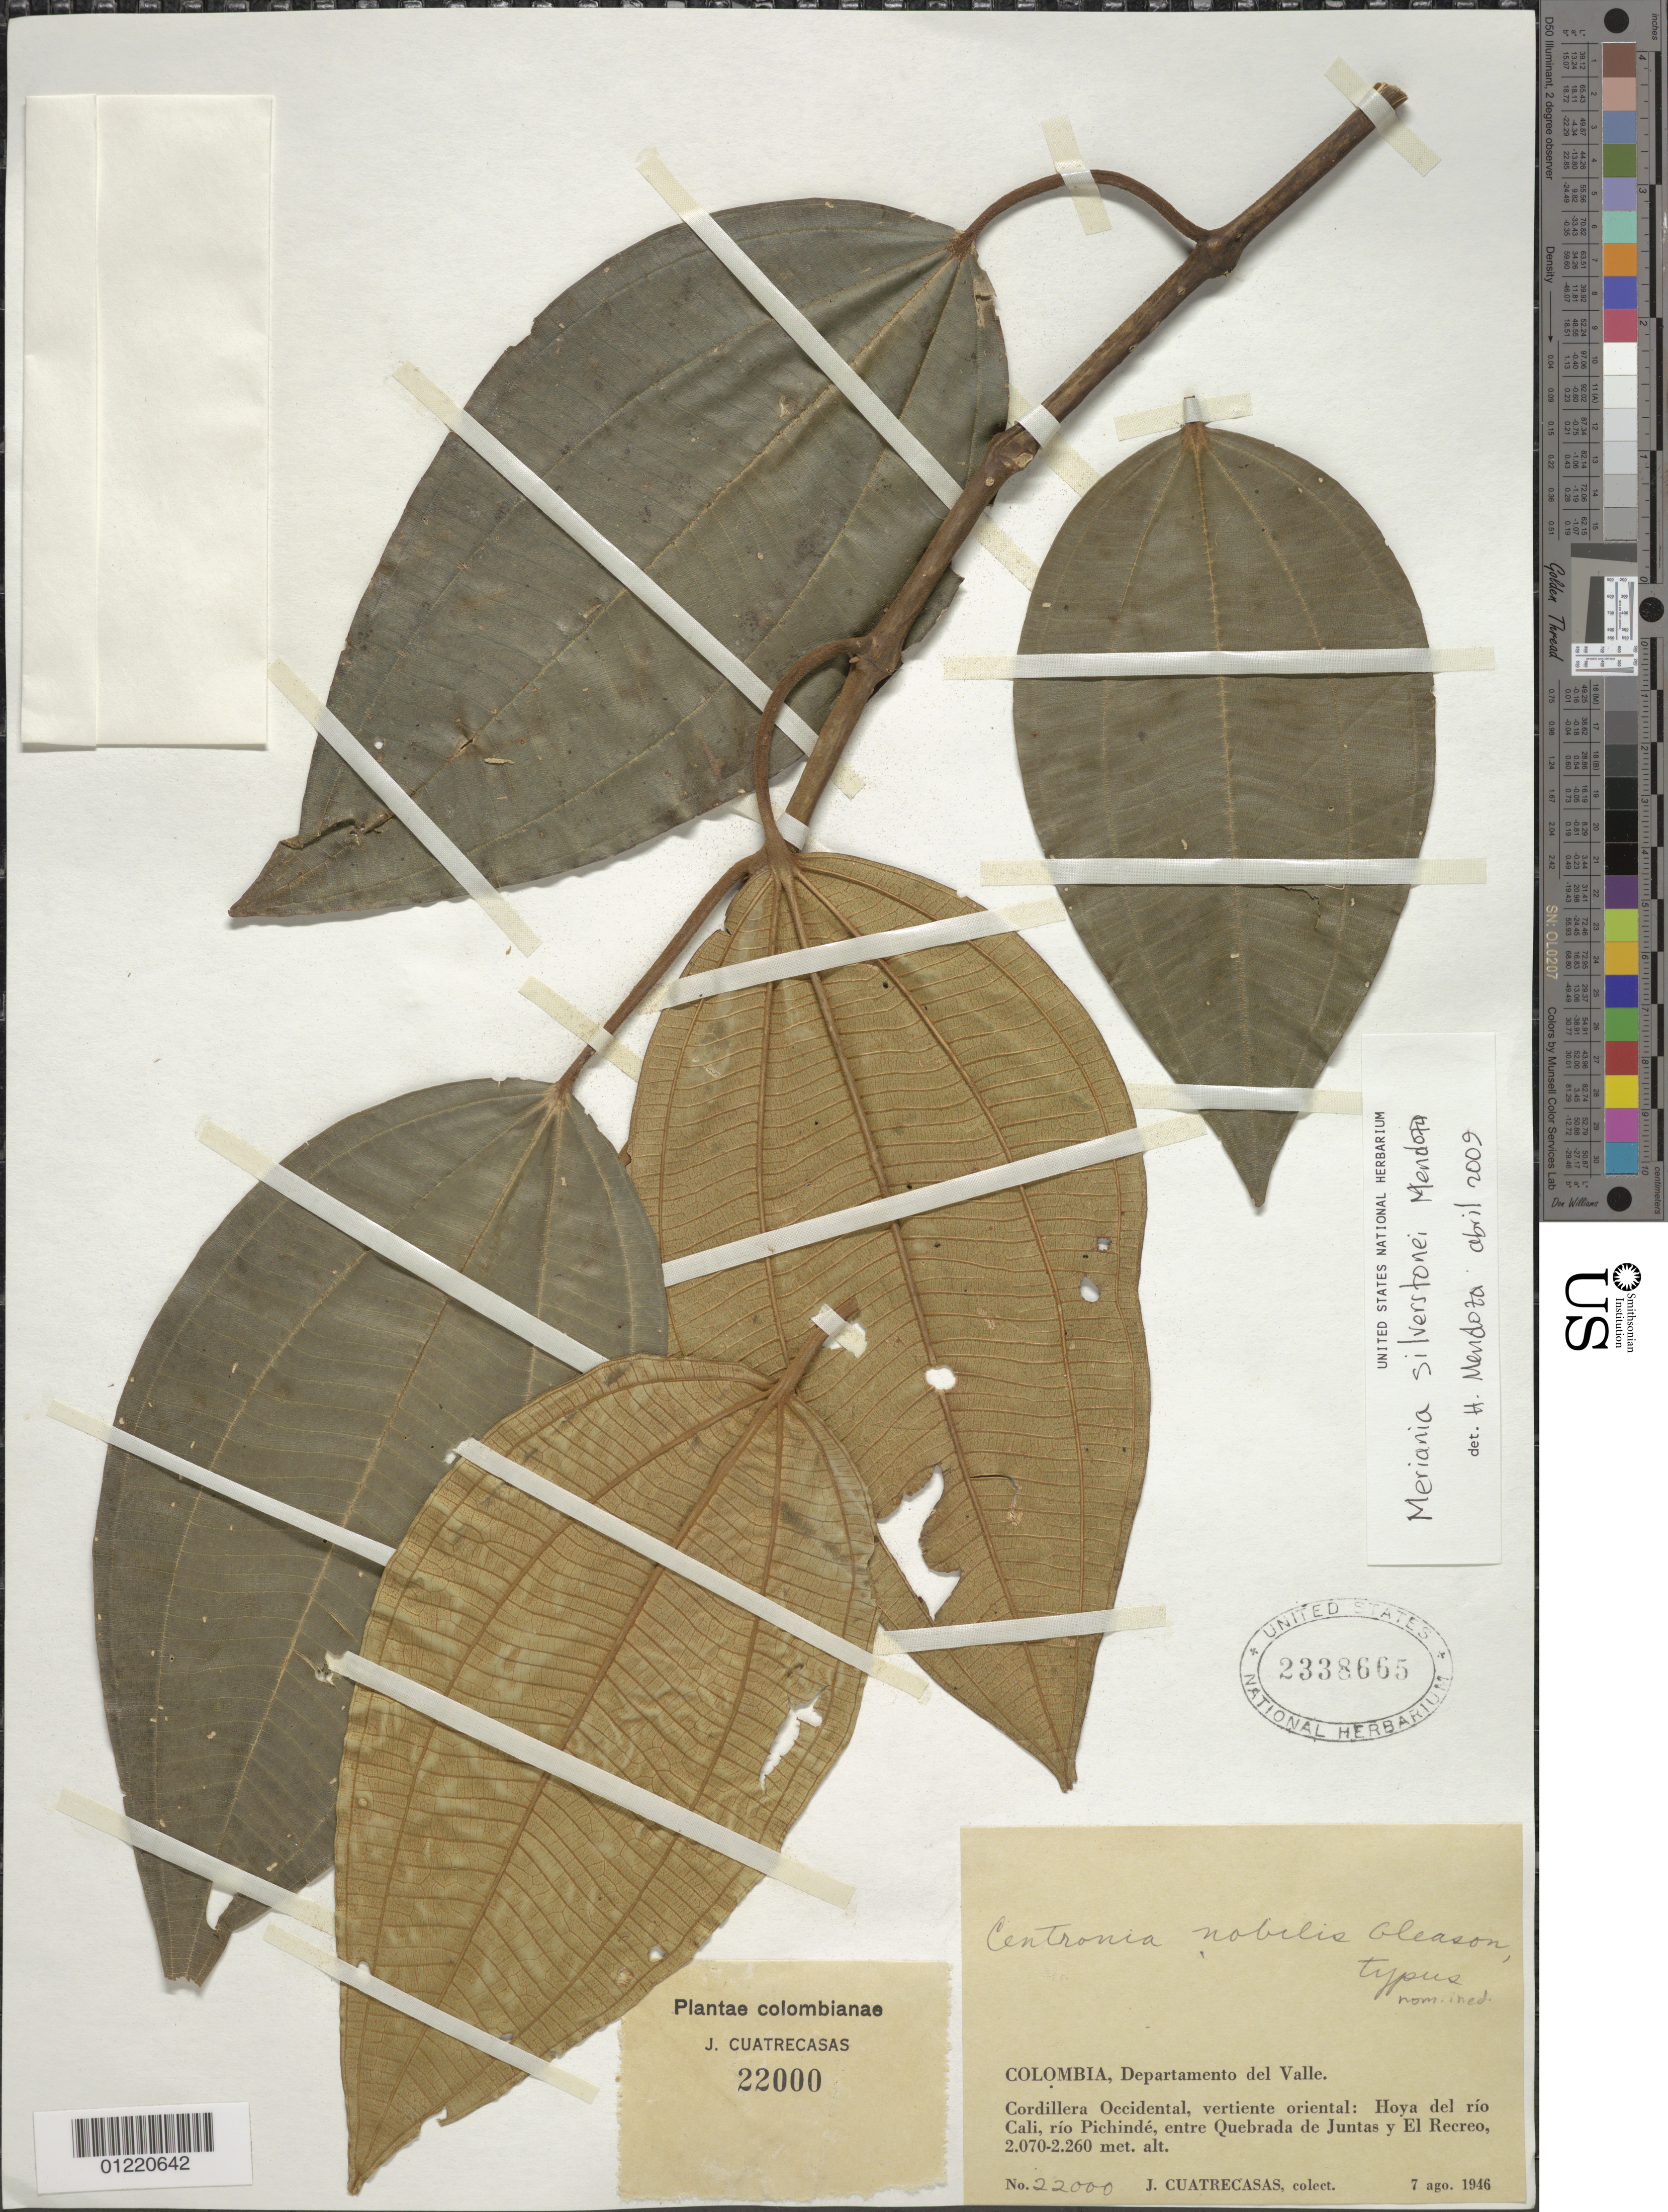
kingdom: Plantae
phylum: Tracheophyta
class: Magnoliopsida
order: Myrtales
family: Melastomataceae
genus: Meriania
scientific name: Meriania silverstonei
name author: Humberto Mend. & Fern. Alonso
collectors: J. Cuatrecasas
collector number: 22000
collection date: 1946-08-07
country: Colombia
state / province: Valle del Cauca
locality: Cordillera Occidental, vertiente oriental: Hoya del Rio Cali, rio Pichinde, entre Quebrada de Juntas y El Recreo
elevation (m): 2070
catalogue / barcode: US 2338665